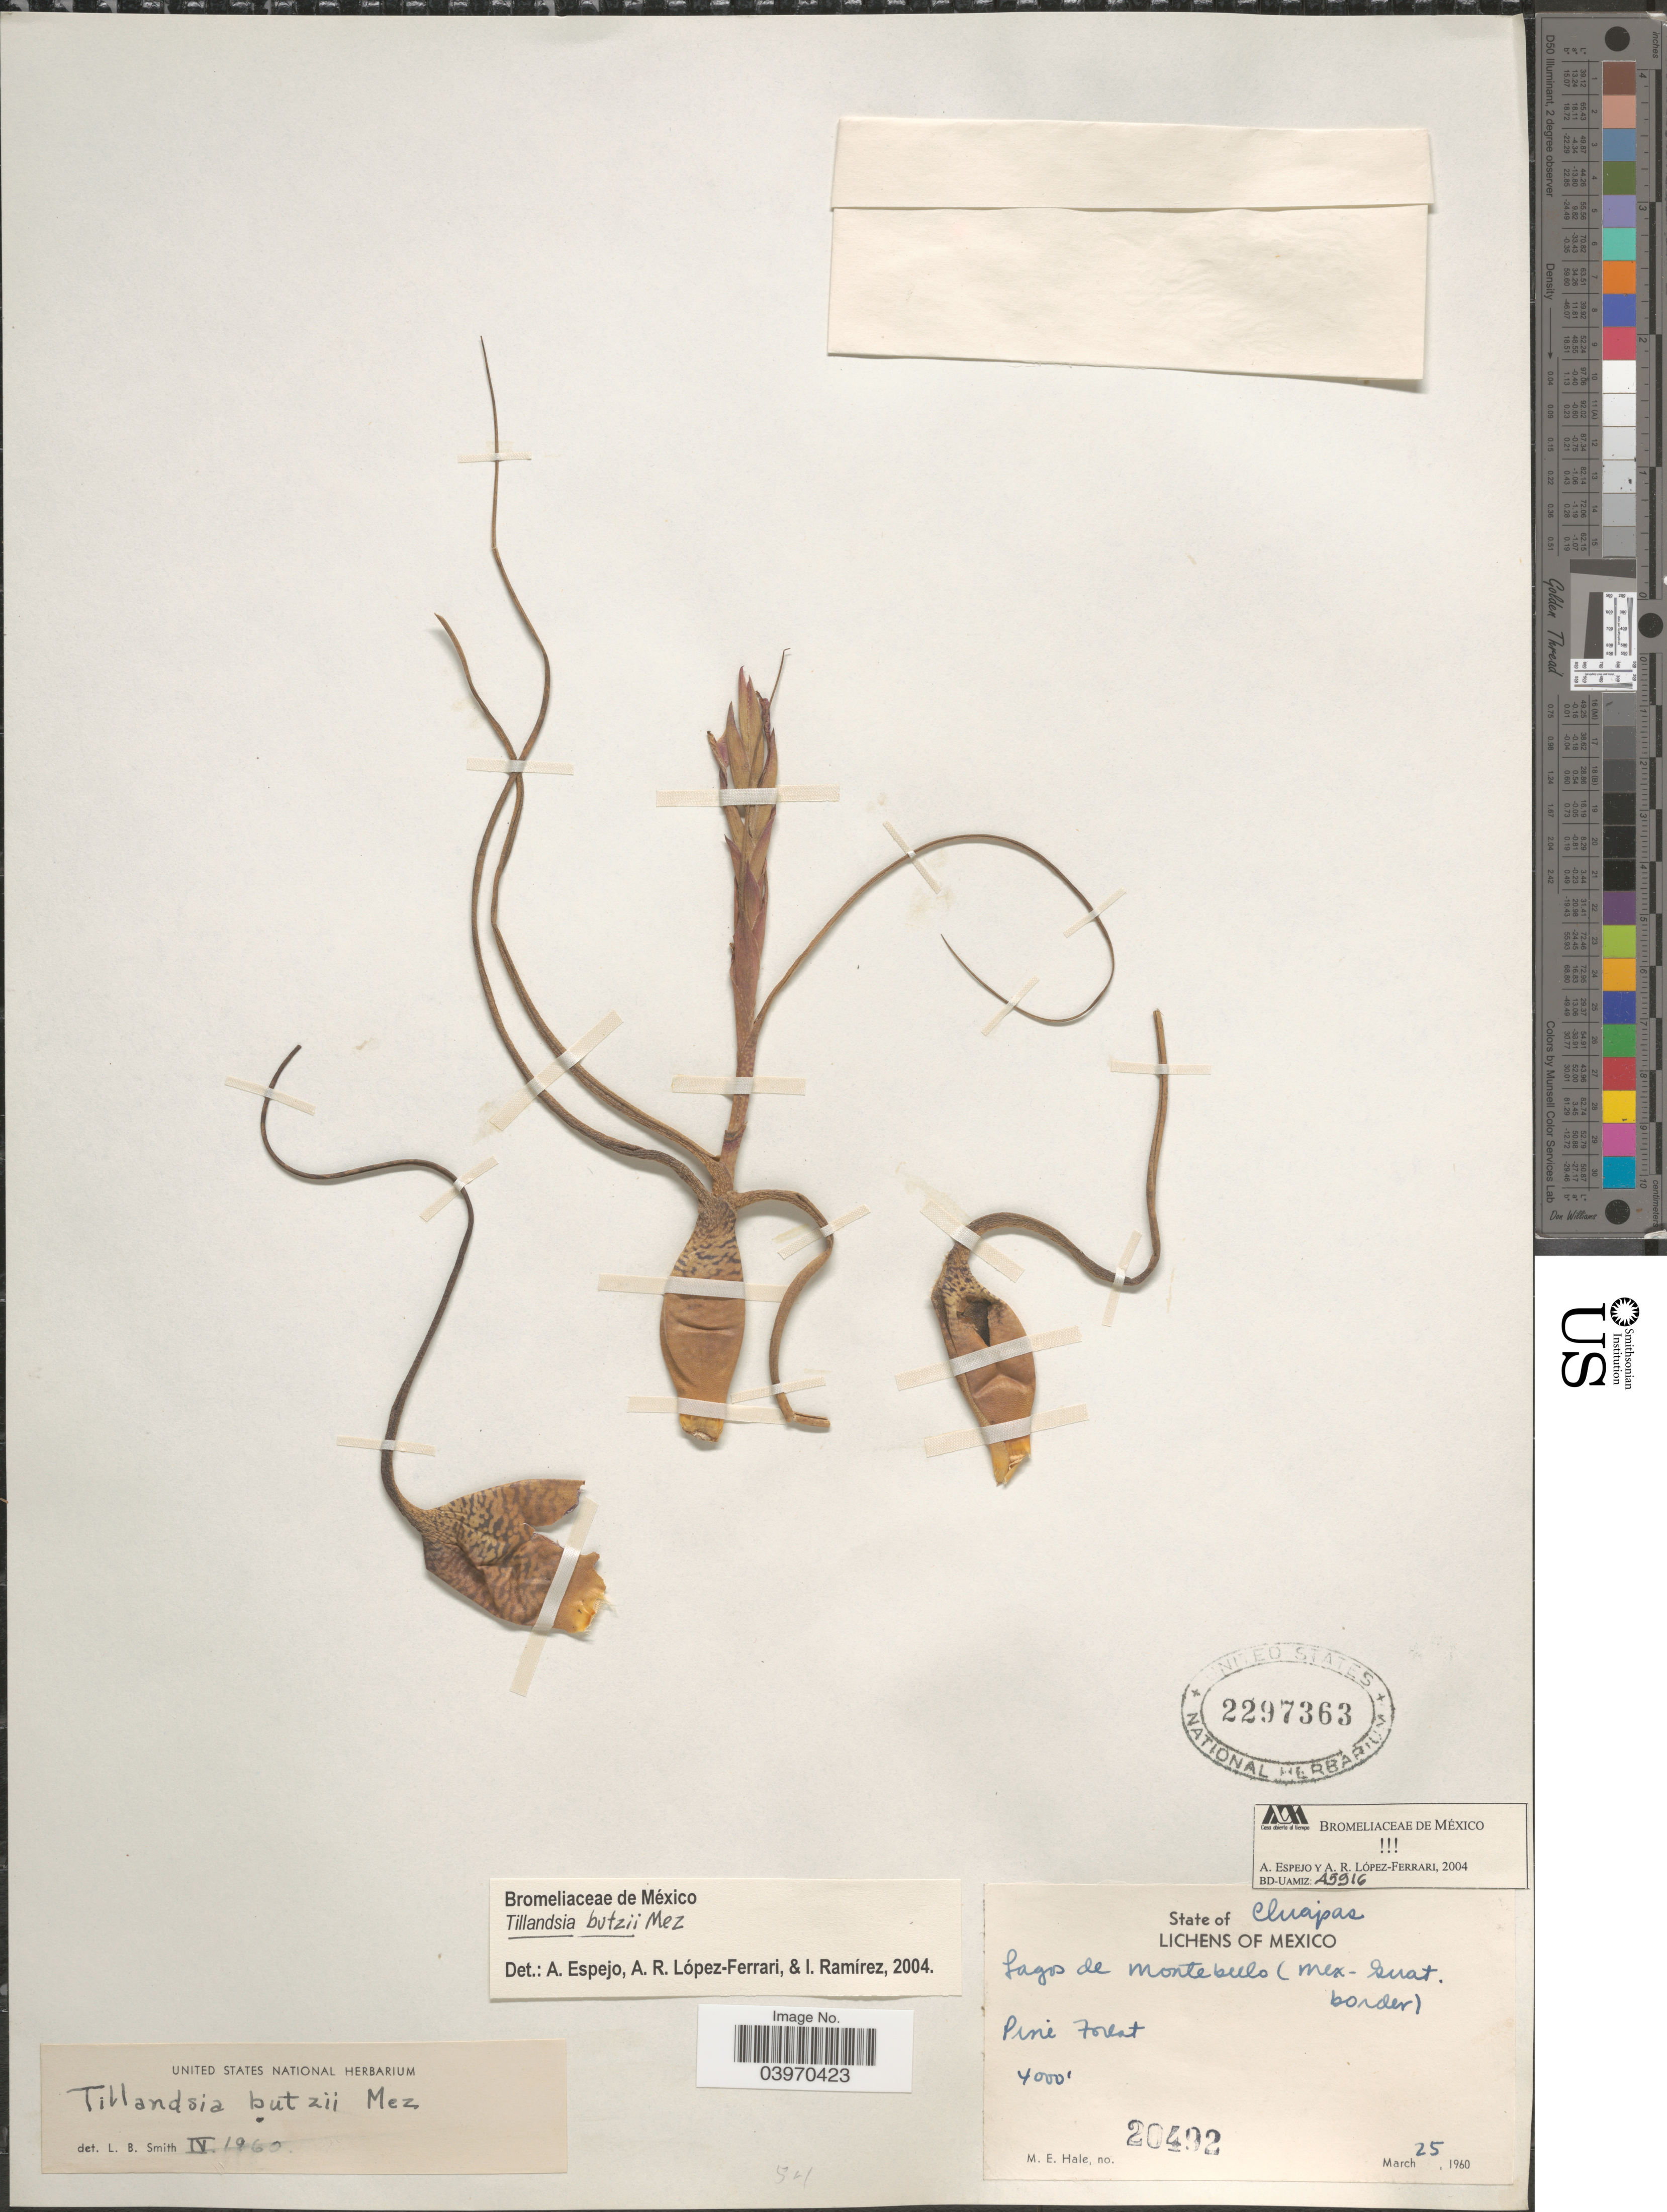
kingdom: Plantae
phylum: Tracheophyta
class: Liliopsida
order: Poales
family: Bromeliaceae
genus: Tillandsia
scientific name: Tillandsia butzii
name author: Mez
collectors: M. Hale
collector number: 20492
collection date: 1960-03-25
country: Mexico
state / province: Chiapas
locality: Lagos de Montebello (Mex-Guat. border). Pine Forest.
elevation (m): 1219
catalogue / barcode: US 2297363